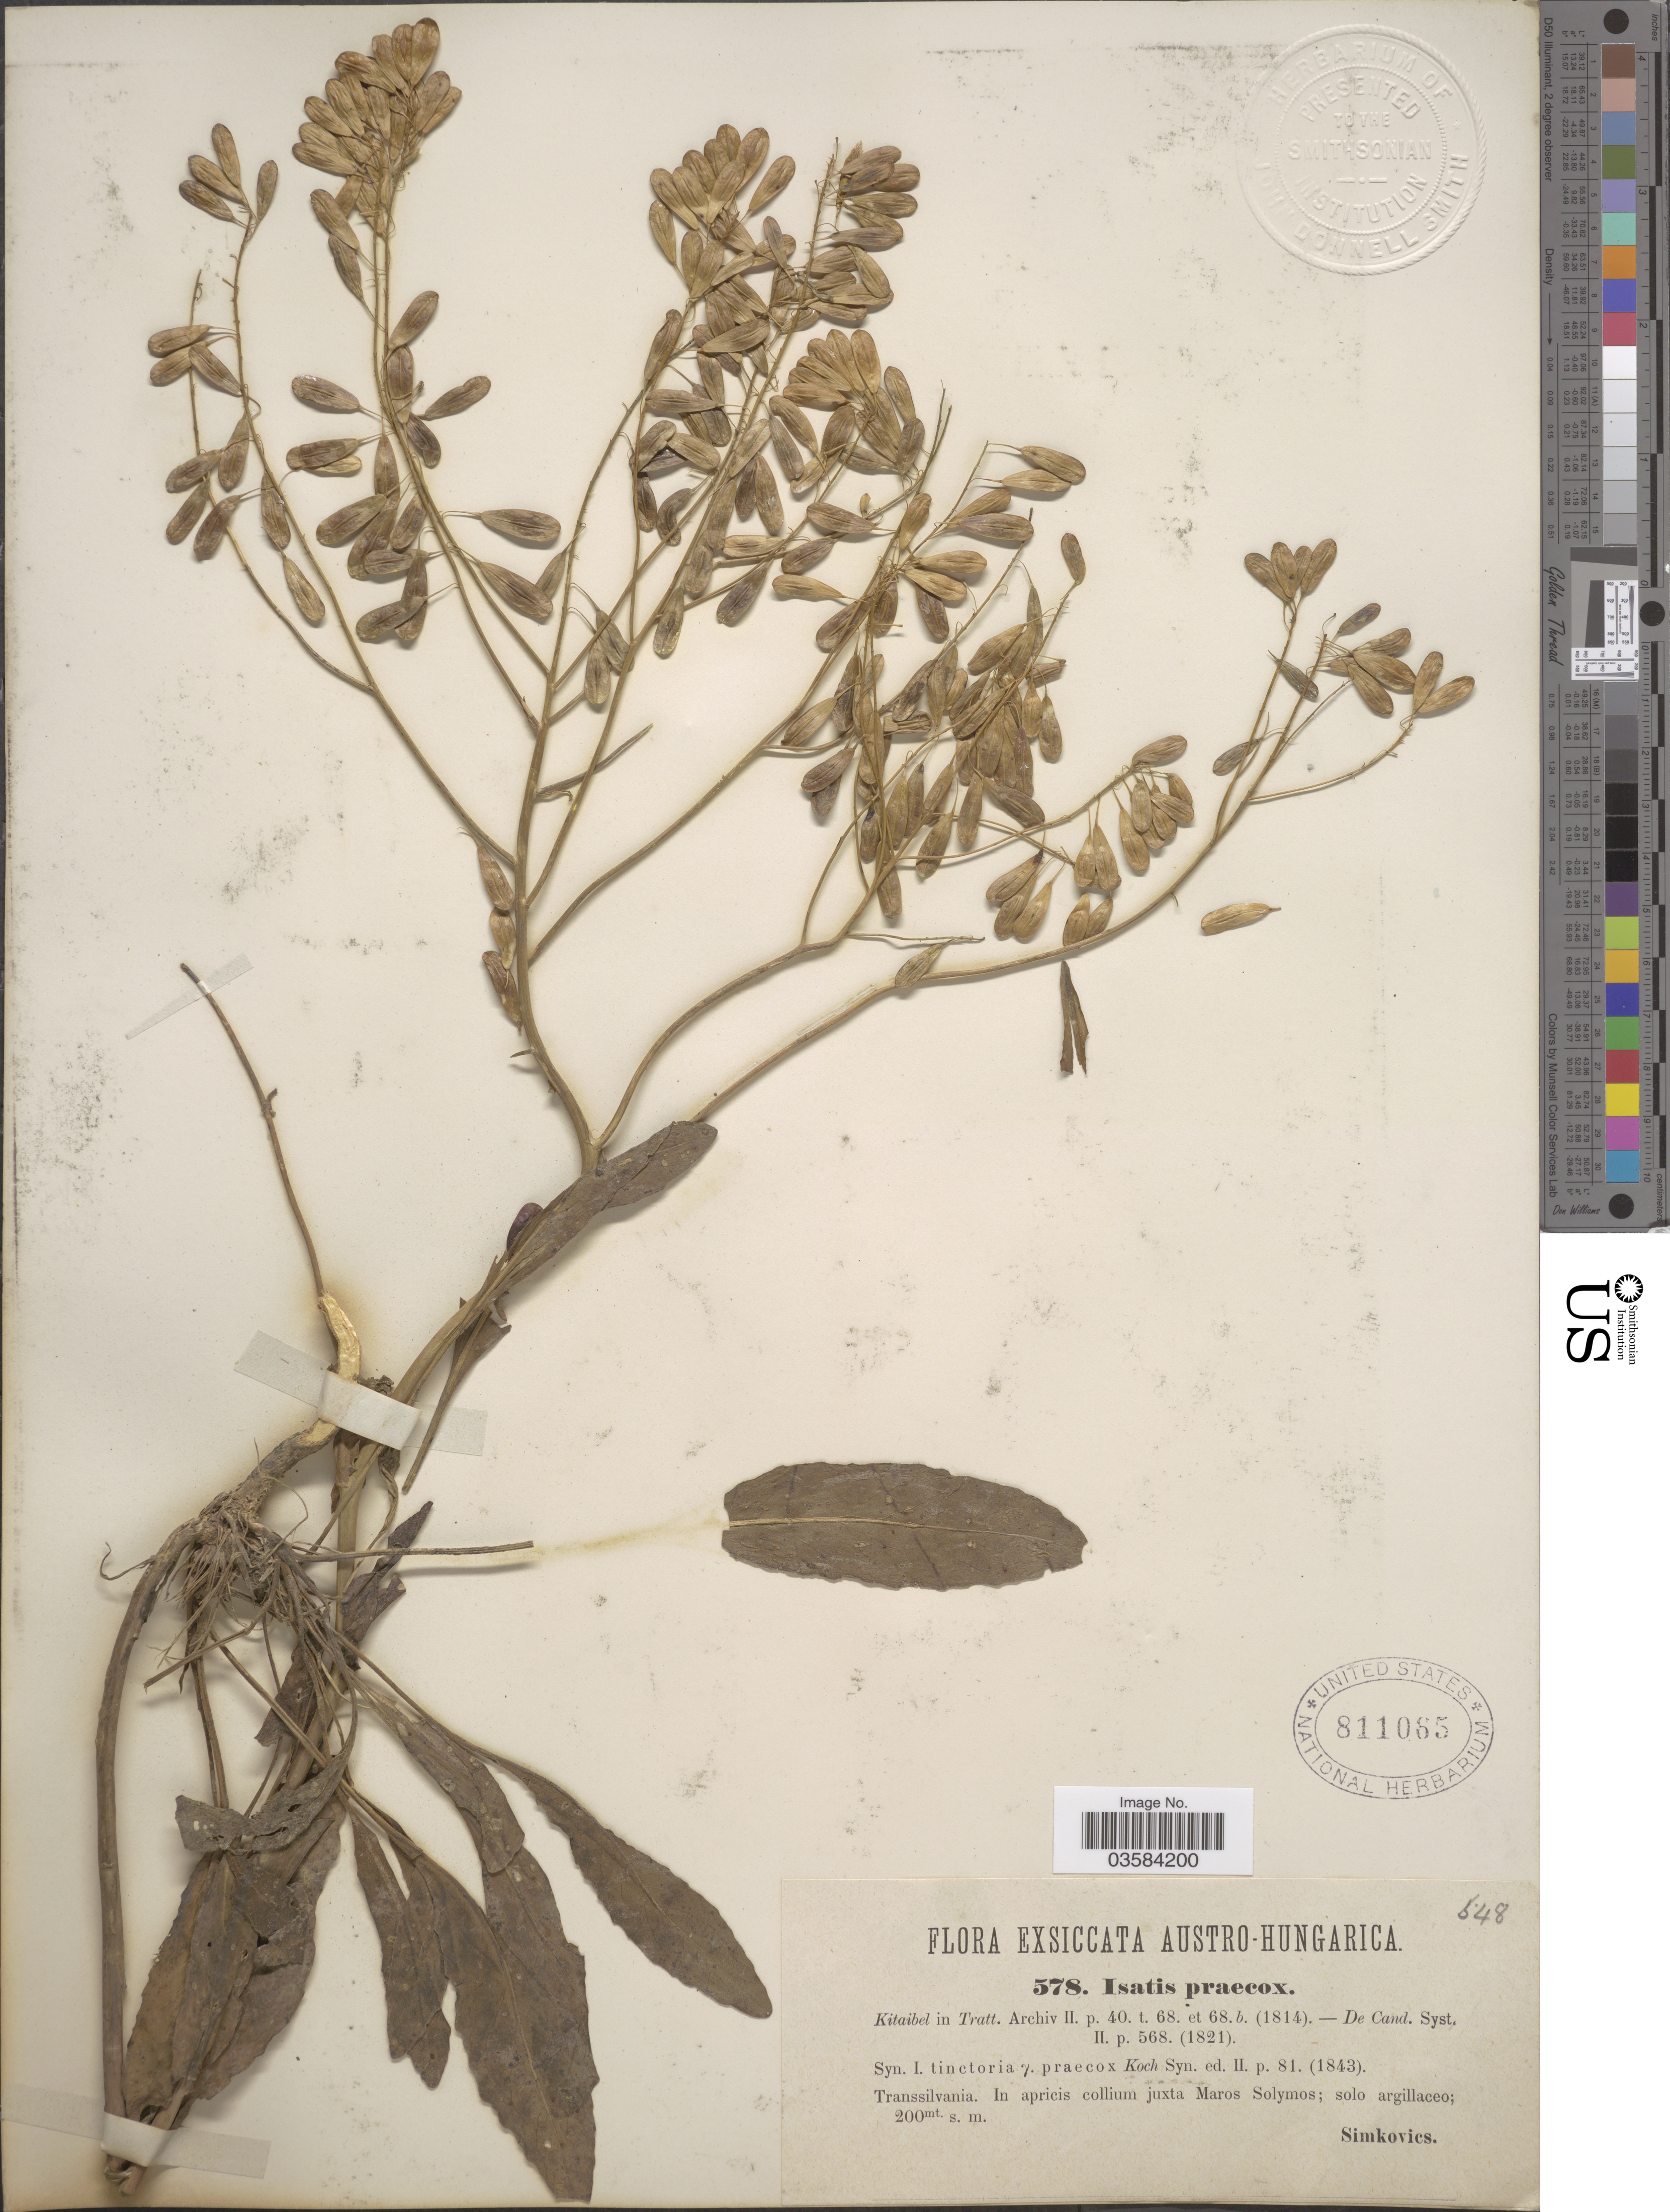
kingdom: Plantae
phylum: Tracheophyta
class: Magnoliopsida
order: Brassicales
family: Brassicaceae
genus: Isatis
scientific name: Isatis praecox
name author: Kit. ex Tratt.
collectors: -. Simkovics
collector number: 578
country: Romania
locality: Austro-Hungarica. Transsilvania. In apricis collium juxta Maros Solymos.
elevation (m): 200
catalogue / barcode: US 811065